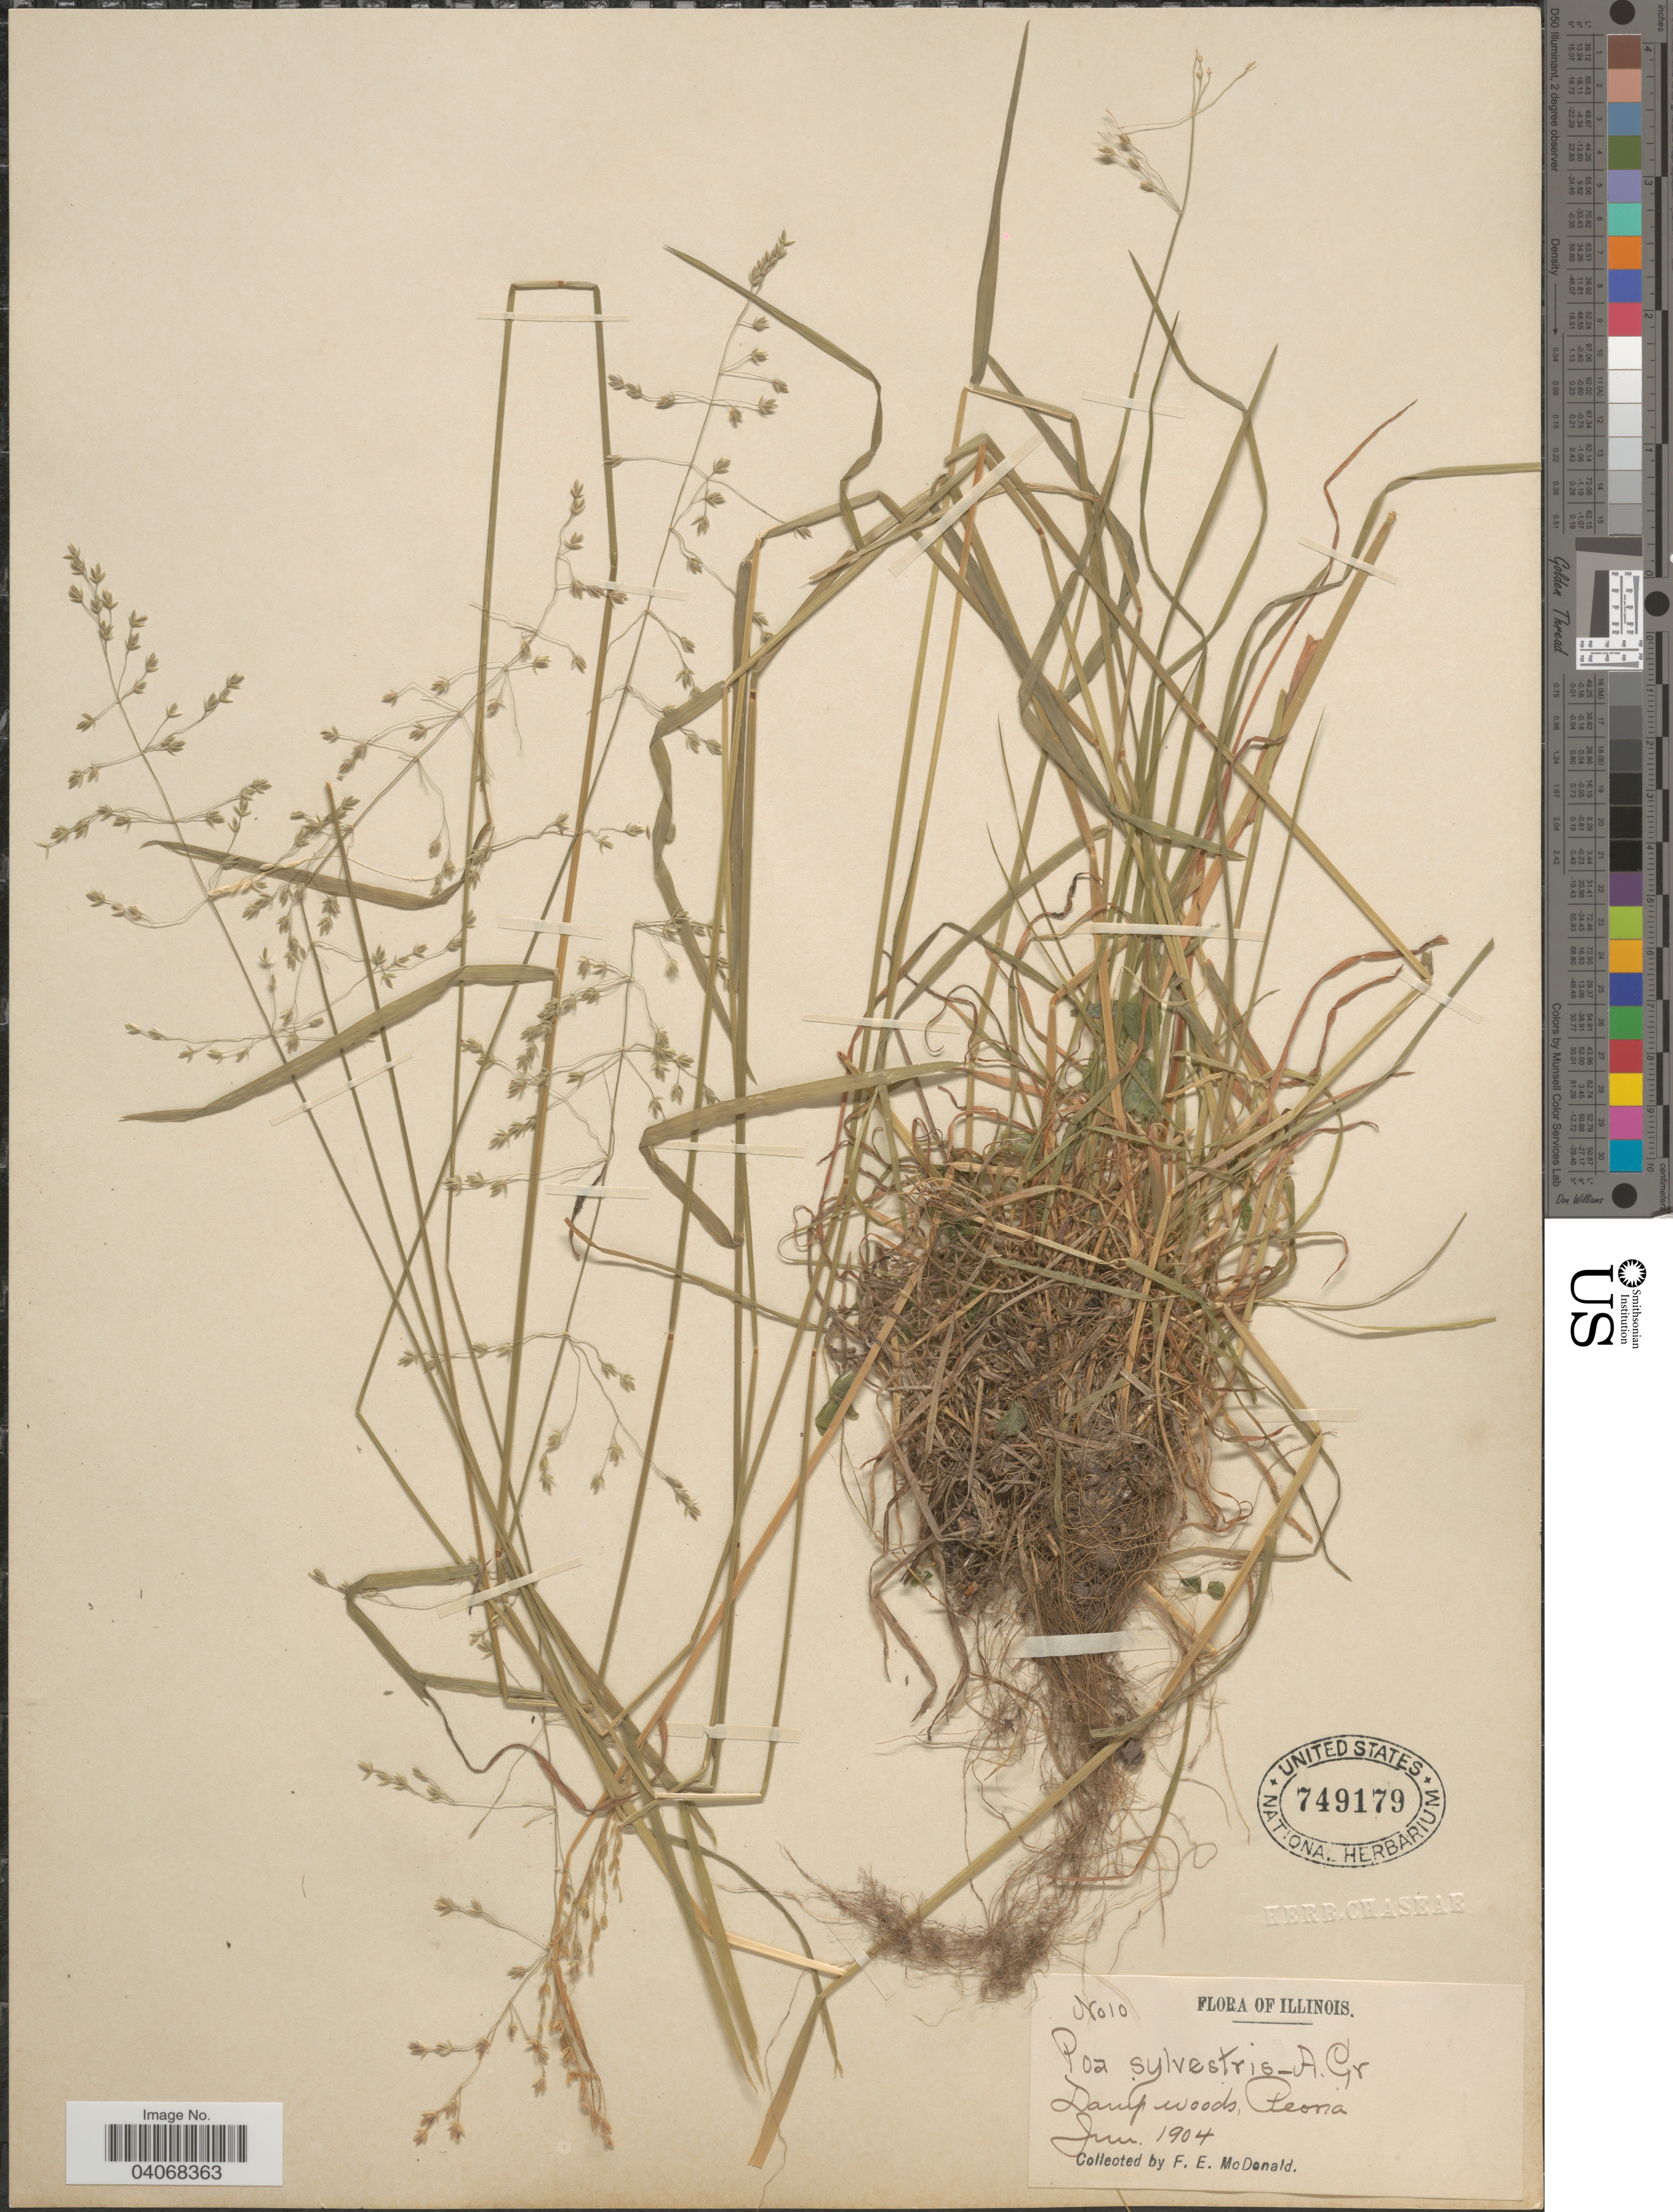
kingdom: Plantae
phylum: Tracheophyta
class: Liliopsida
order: Poales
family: Poaceae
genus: Poa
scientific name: Poa sylvestris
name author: A. Gray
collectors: F. E. McDonald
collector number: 10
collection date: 1904-06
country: United States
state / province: Illinois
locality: Damp woods, Peoria.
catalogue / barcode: US 749179